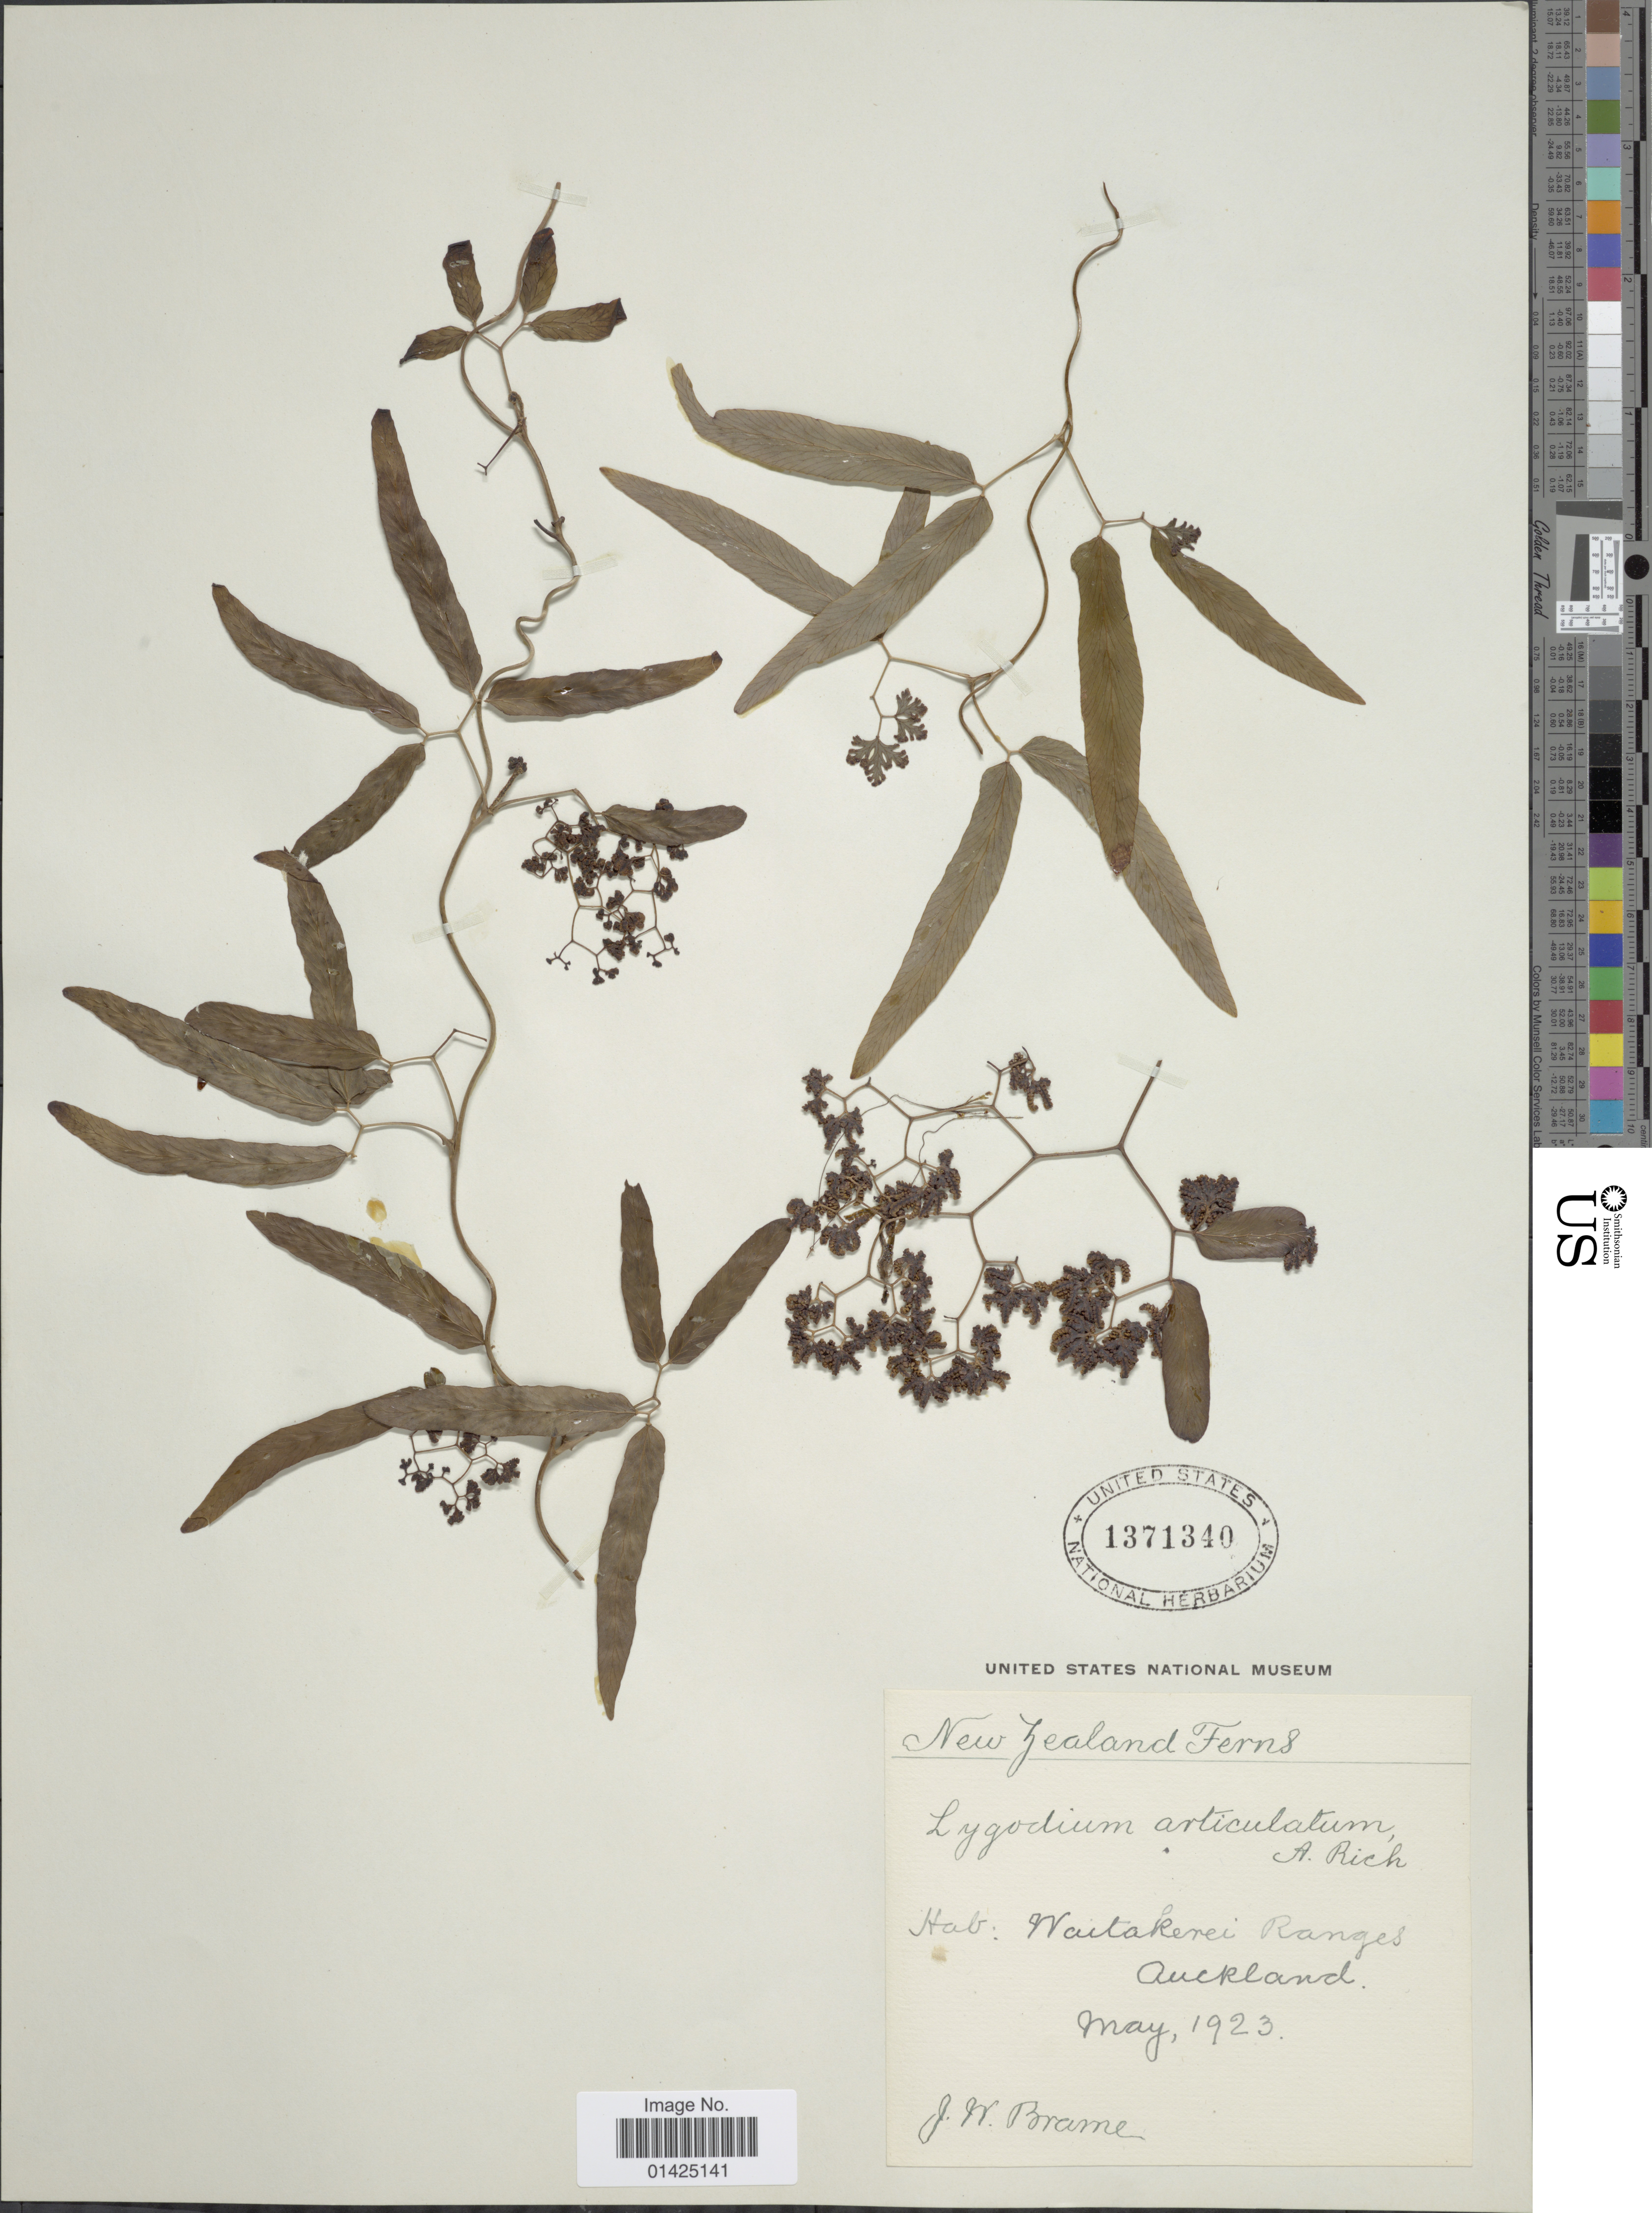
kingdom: Plantae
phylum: Tracheophyta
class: Polypodiopsida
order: Schizaeales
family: Lygodiaceae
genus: Lygodium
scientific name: Lygodium articulatum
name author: A. Rich.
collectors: J. Brame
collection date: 1923-05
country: New Zealand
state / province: Auckland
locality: Waitakenei Ranges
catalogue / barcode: US 1371340